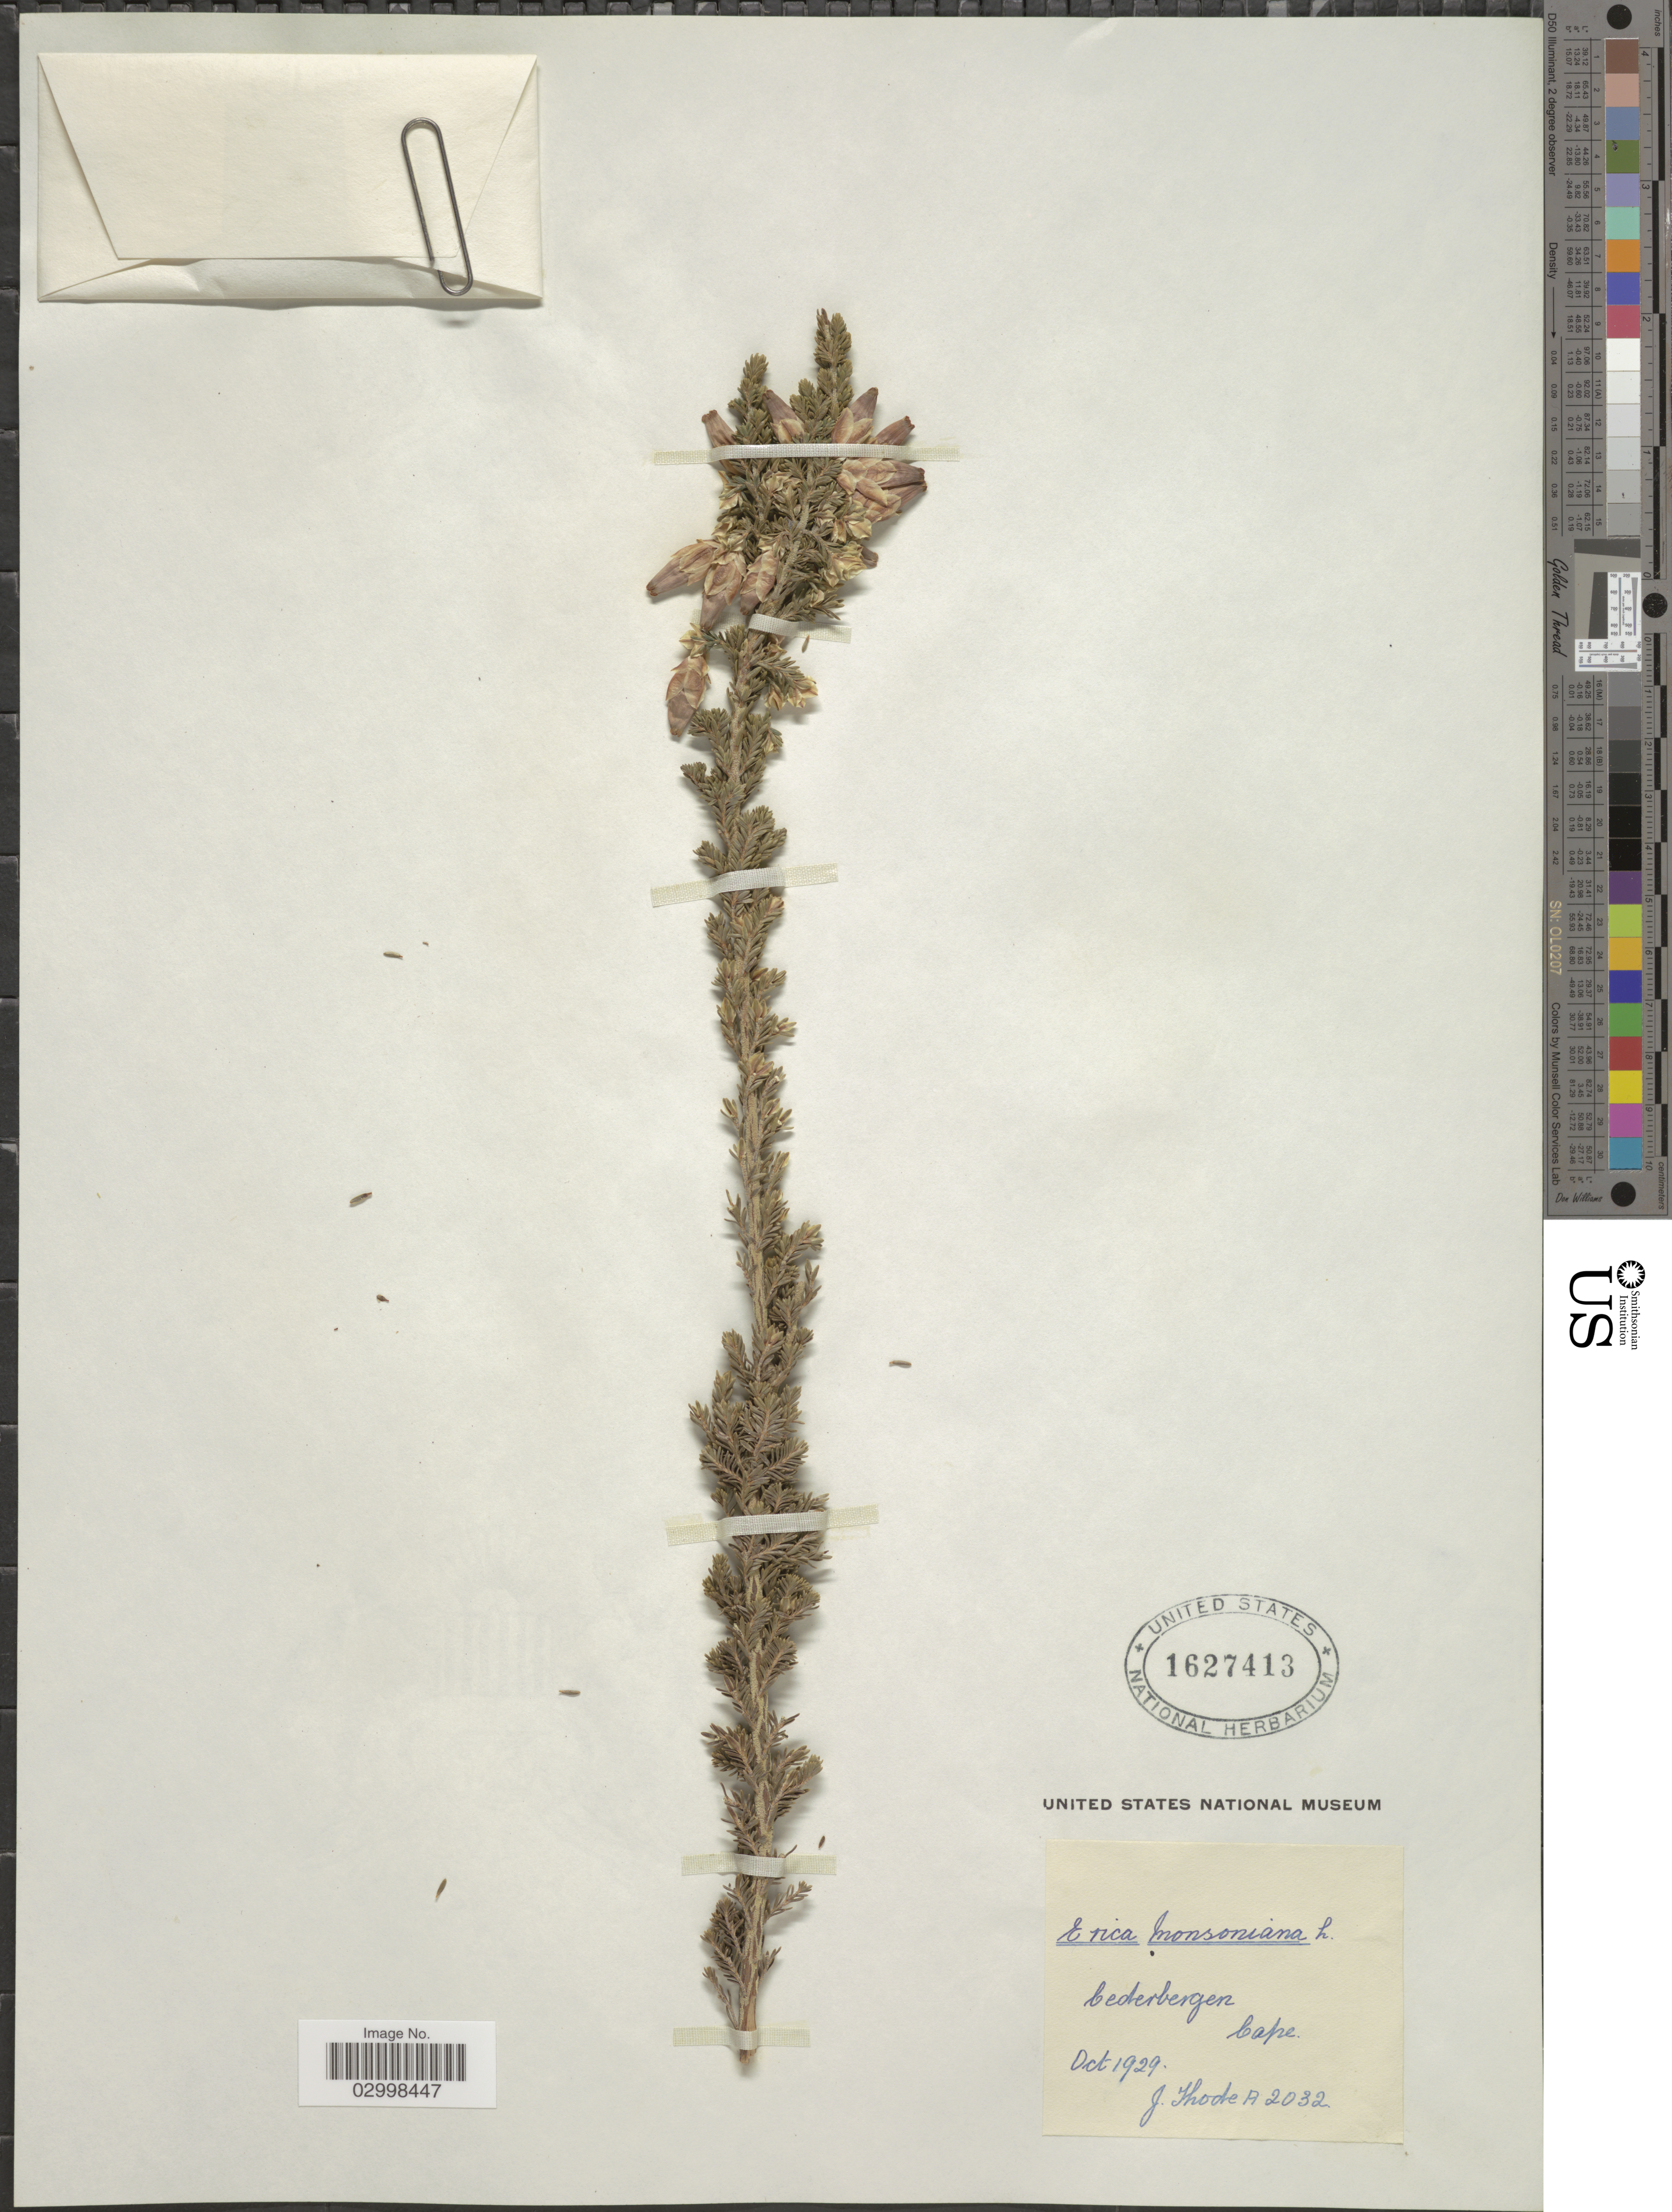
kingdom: Plantae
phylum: Tracheophyta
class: Magnoliopsida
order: Ericales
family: Ericaceae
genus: Erica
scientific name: Erica monsoniana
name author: L. f.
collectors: J. Thode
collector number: A2032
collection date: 1929-10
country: South Africa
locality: Cederbergen, Cape.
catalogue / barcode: US 1627413